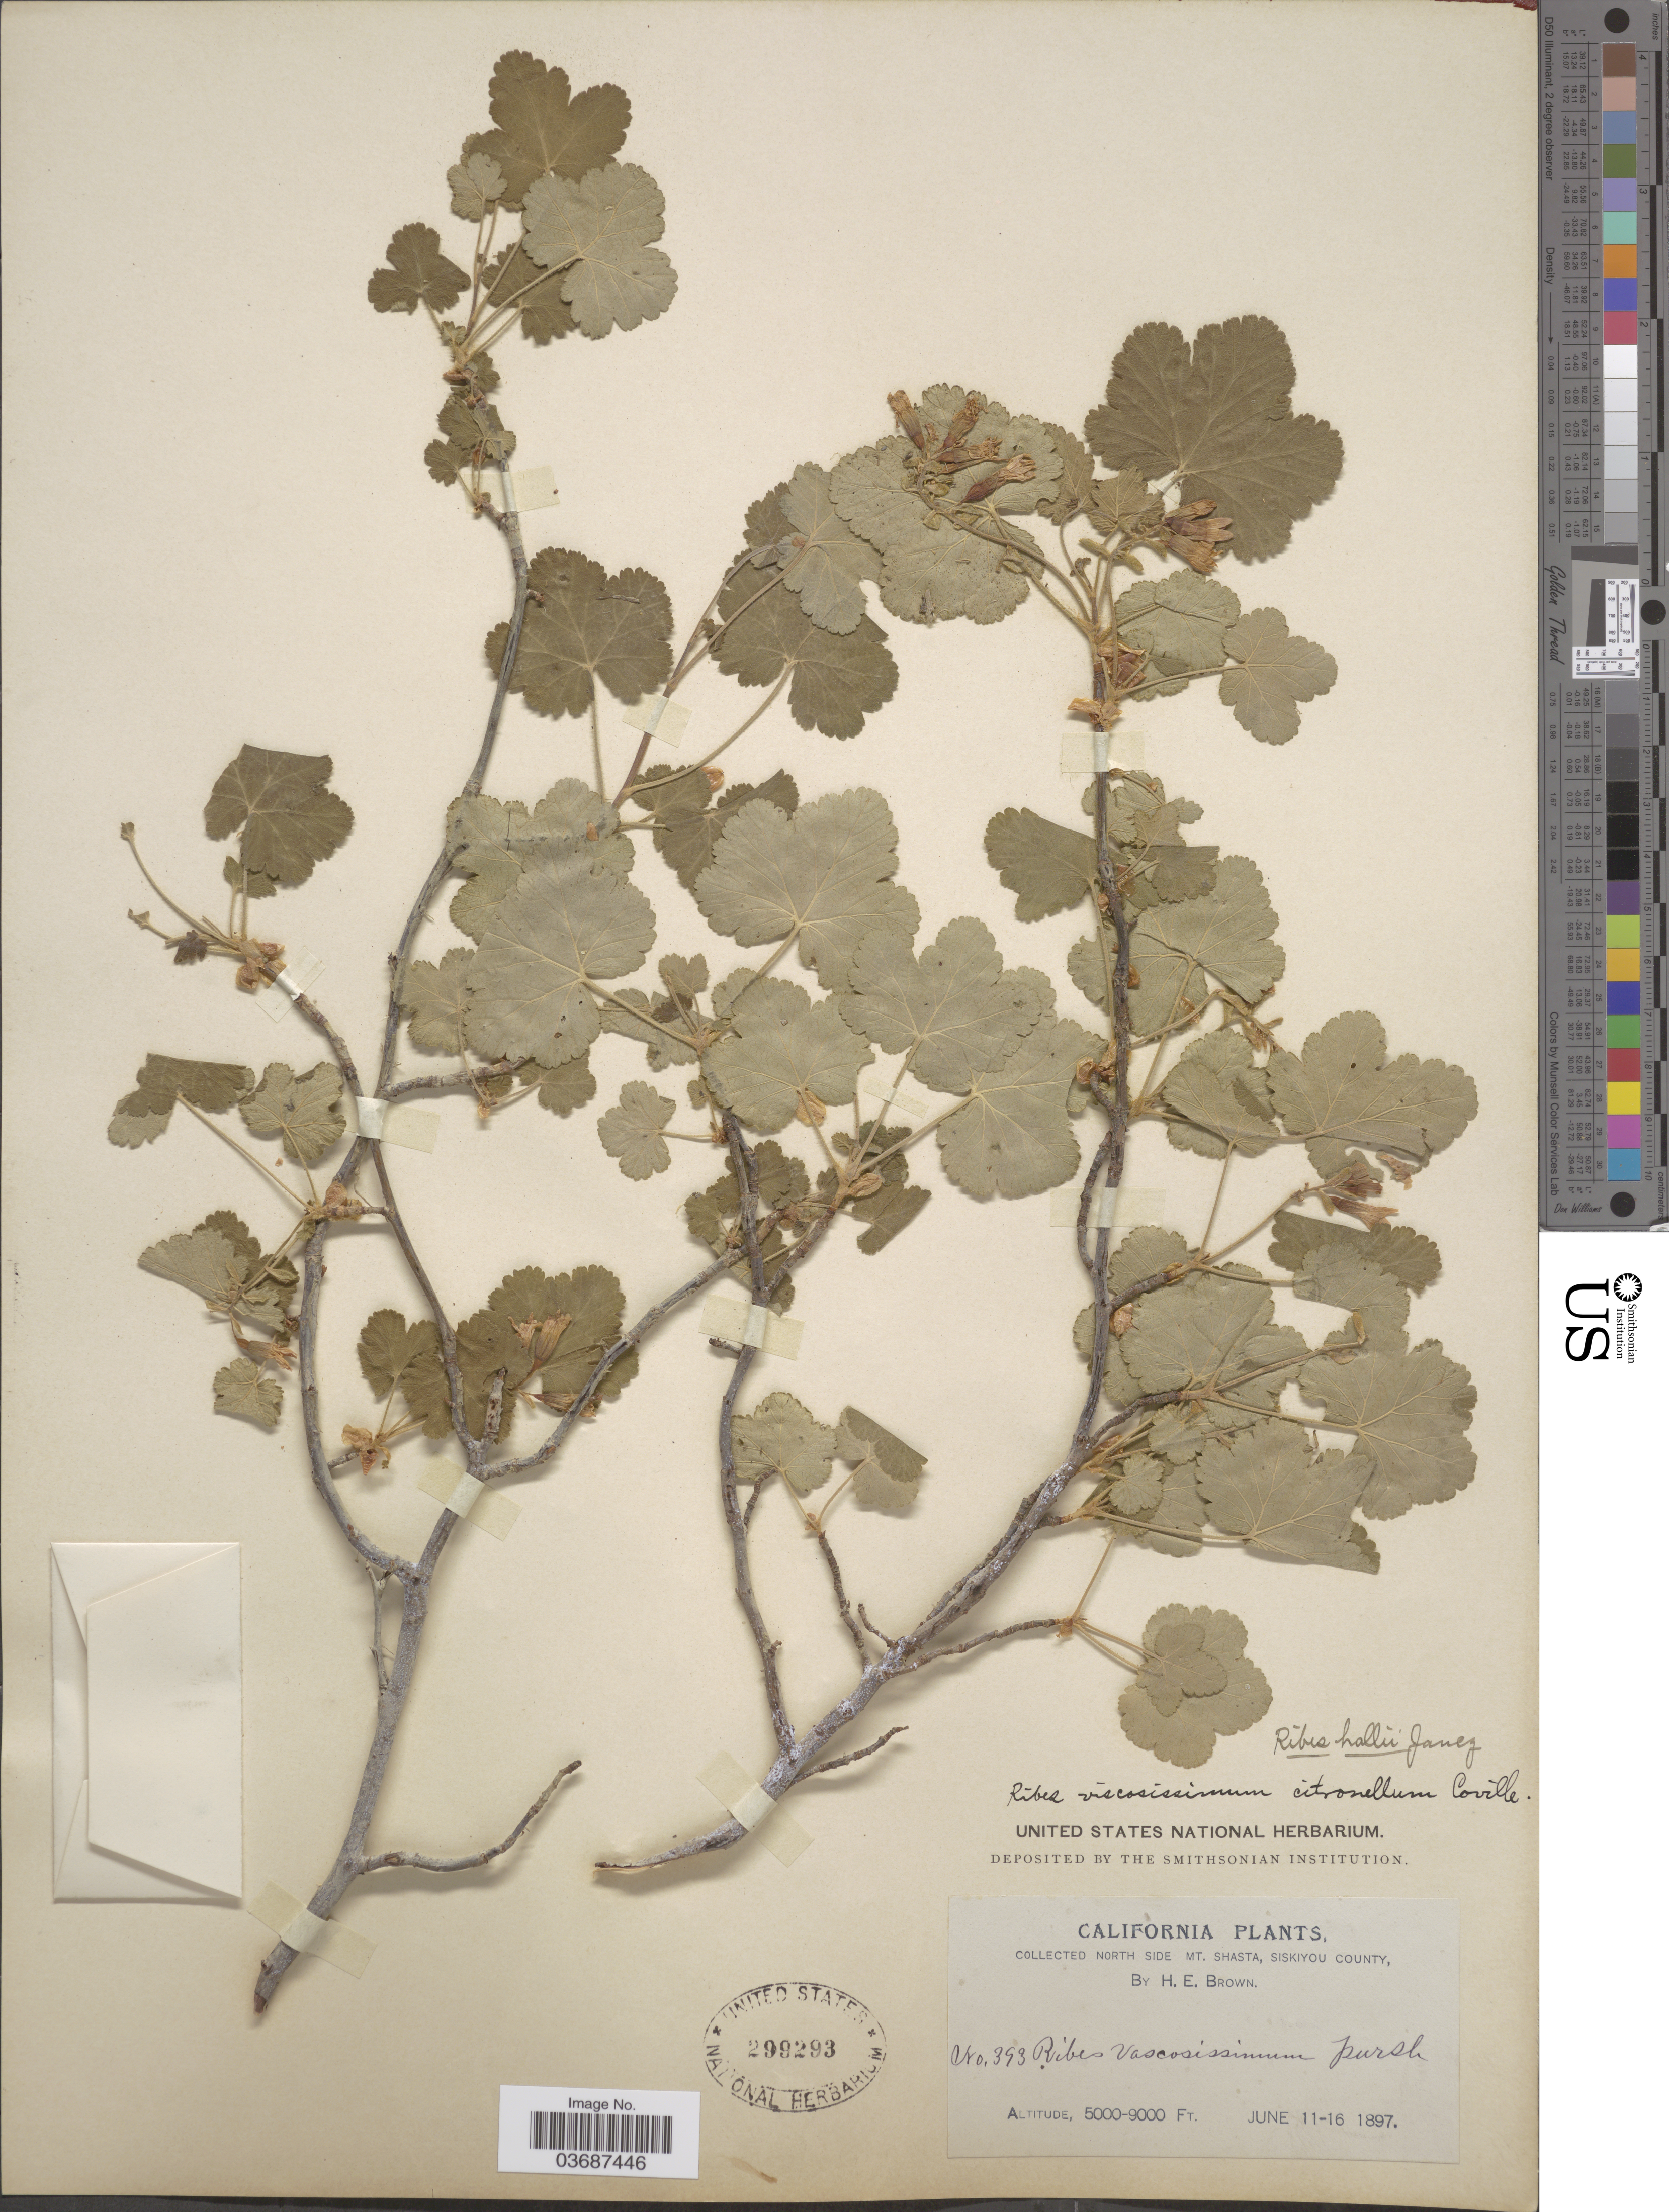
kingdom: Plantae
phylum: Tracheophyta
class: Magnoliopsida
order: Saxifragales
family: Grossulariaceae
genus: Ribes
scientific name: Ribes hallii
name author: Jancz.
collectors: H. E. Brown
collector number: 393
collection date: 1897-06-11/1897-06-16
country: United States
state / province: California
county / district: Siskiyou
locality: North side Mt. Shasta, Siskiyou County.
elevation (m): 1524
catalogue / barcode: US 299293